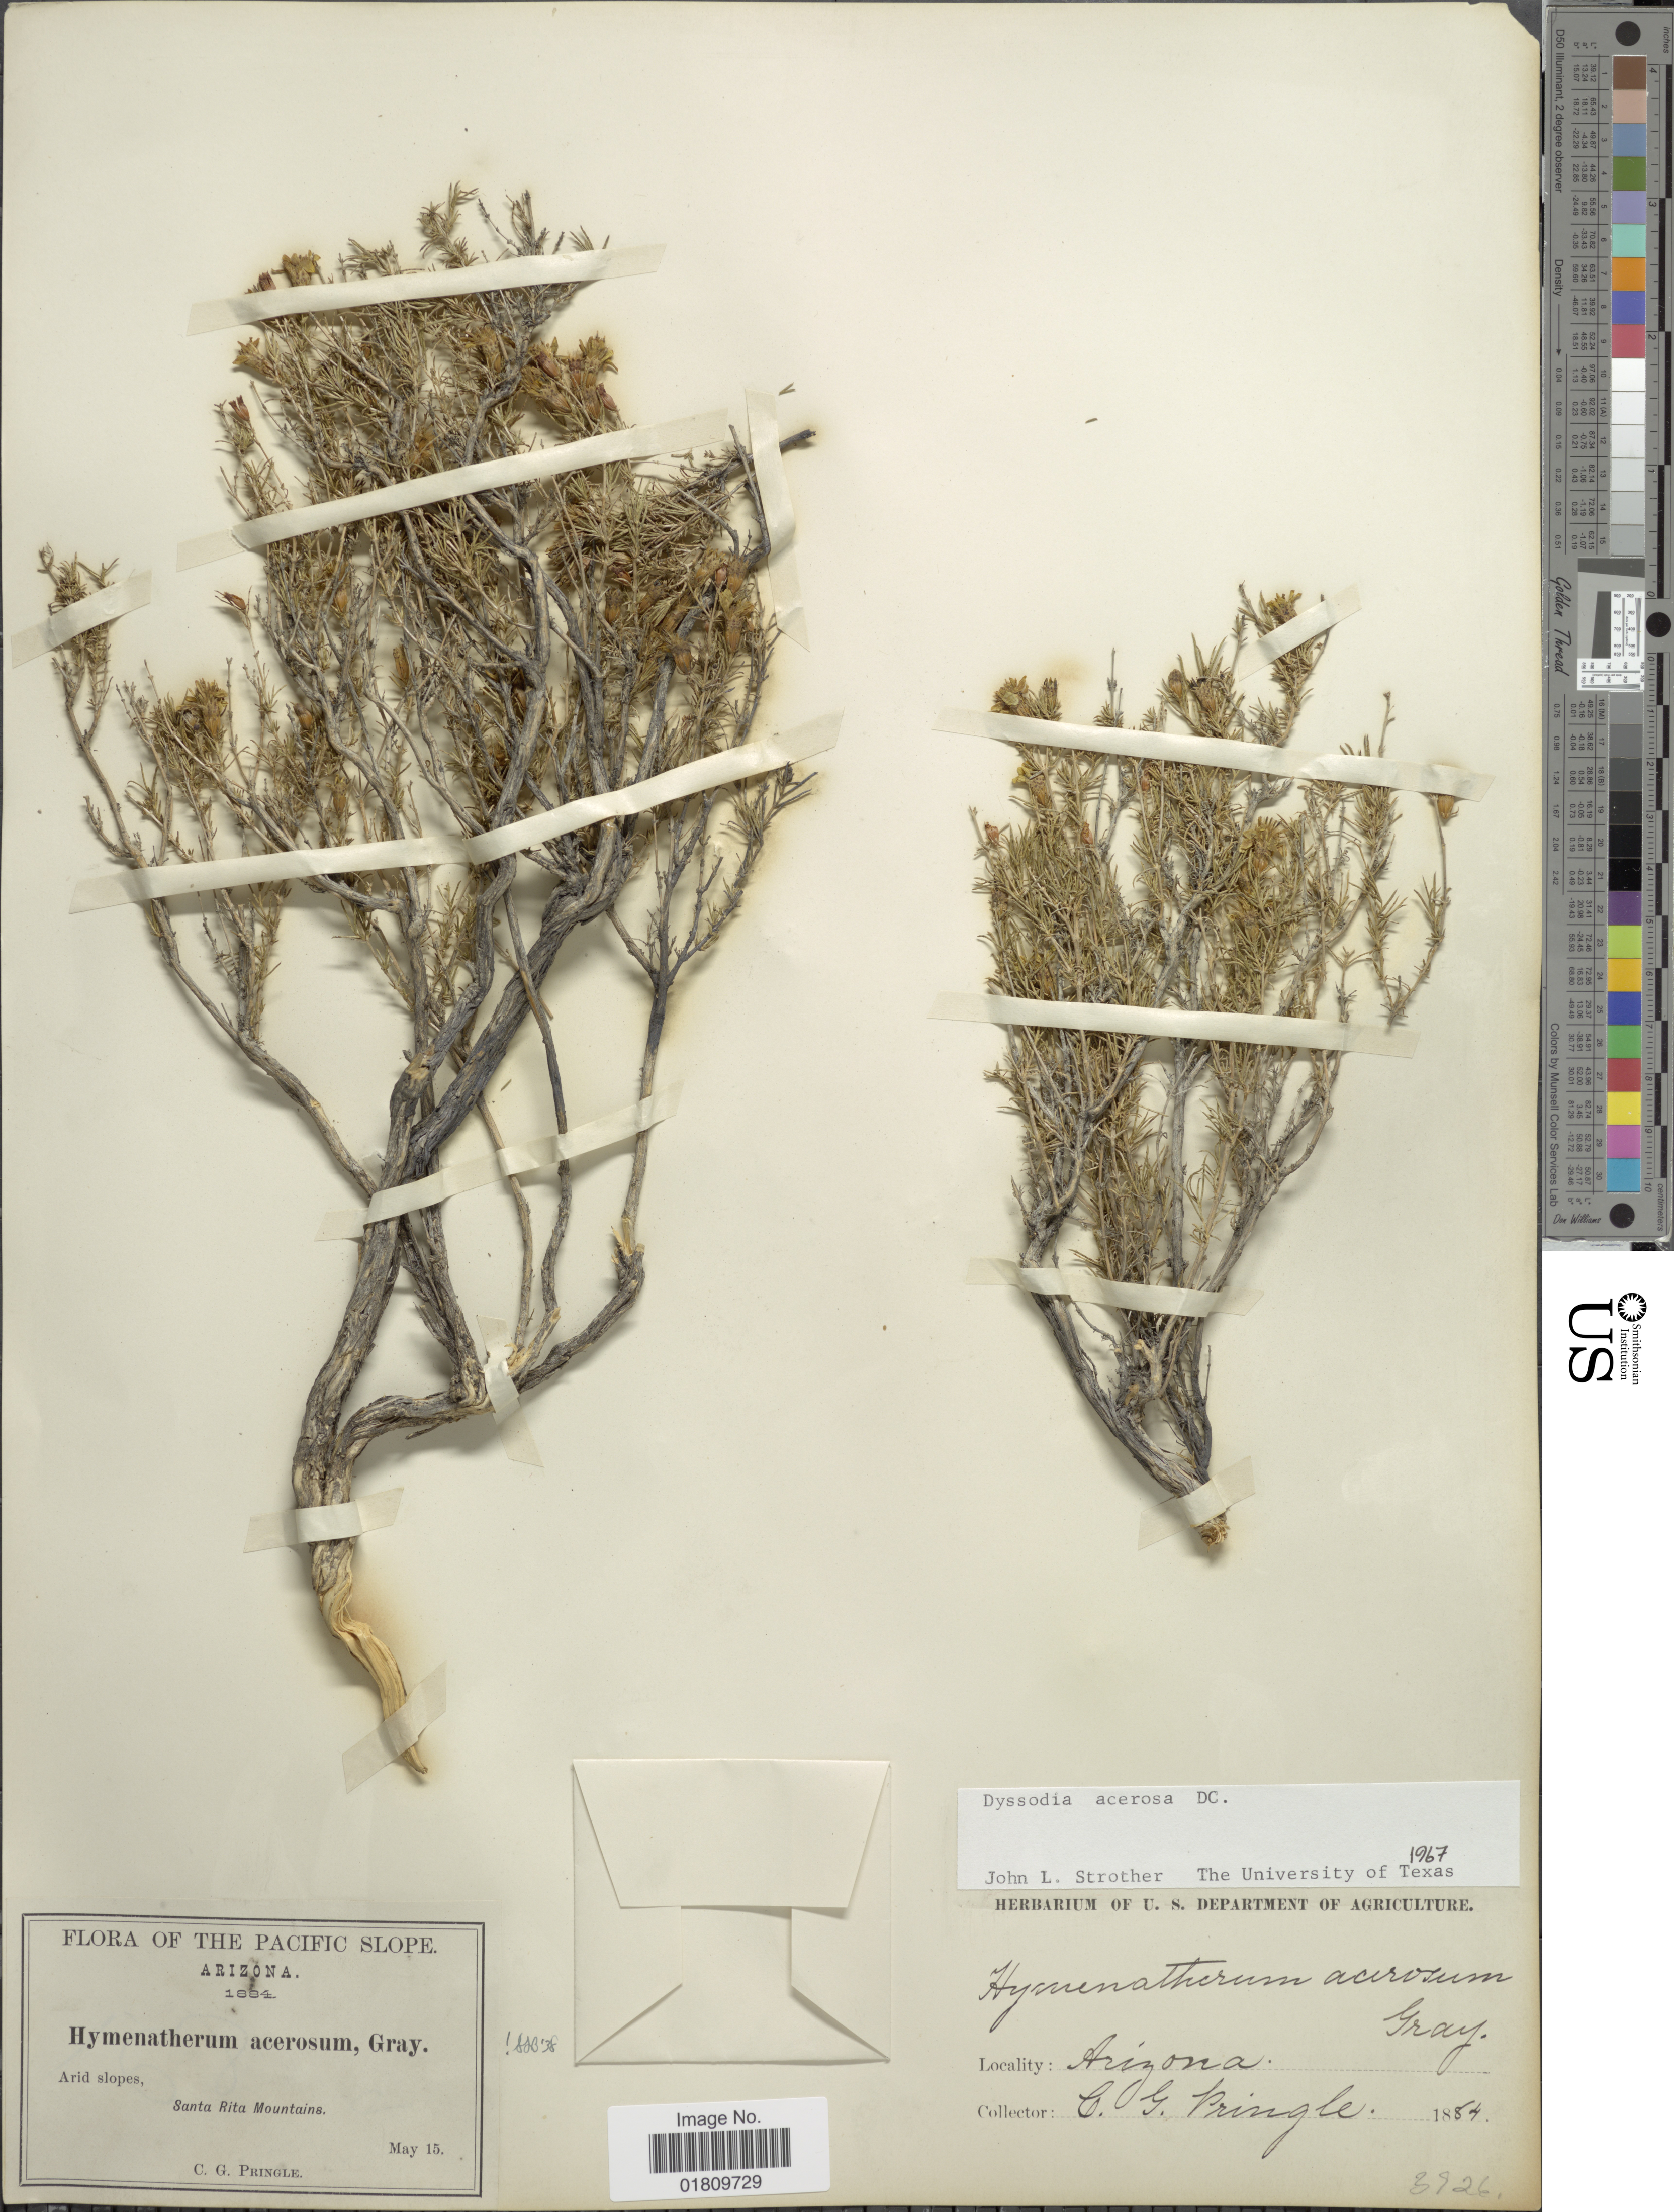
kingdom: Plantae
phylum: Tracheophyta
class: Magnoliopsida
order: Asterales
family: Asteraceae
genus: Thymophylla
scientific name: Thymophylla acerosa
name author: (DC.) Strother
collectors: C. G. Pringle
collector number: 3926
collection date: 1884-05-15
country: United States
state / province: Arizona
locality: Pacific Slope, Arid slopes, Santa Rita Mountains